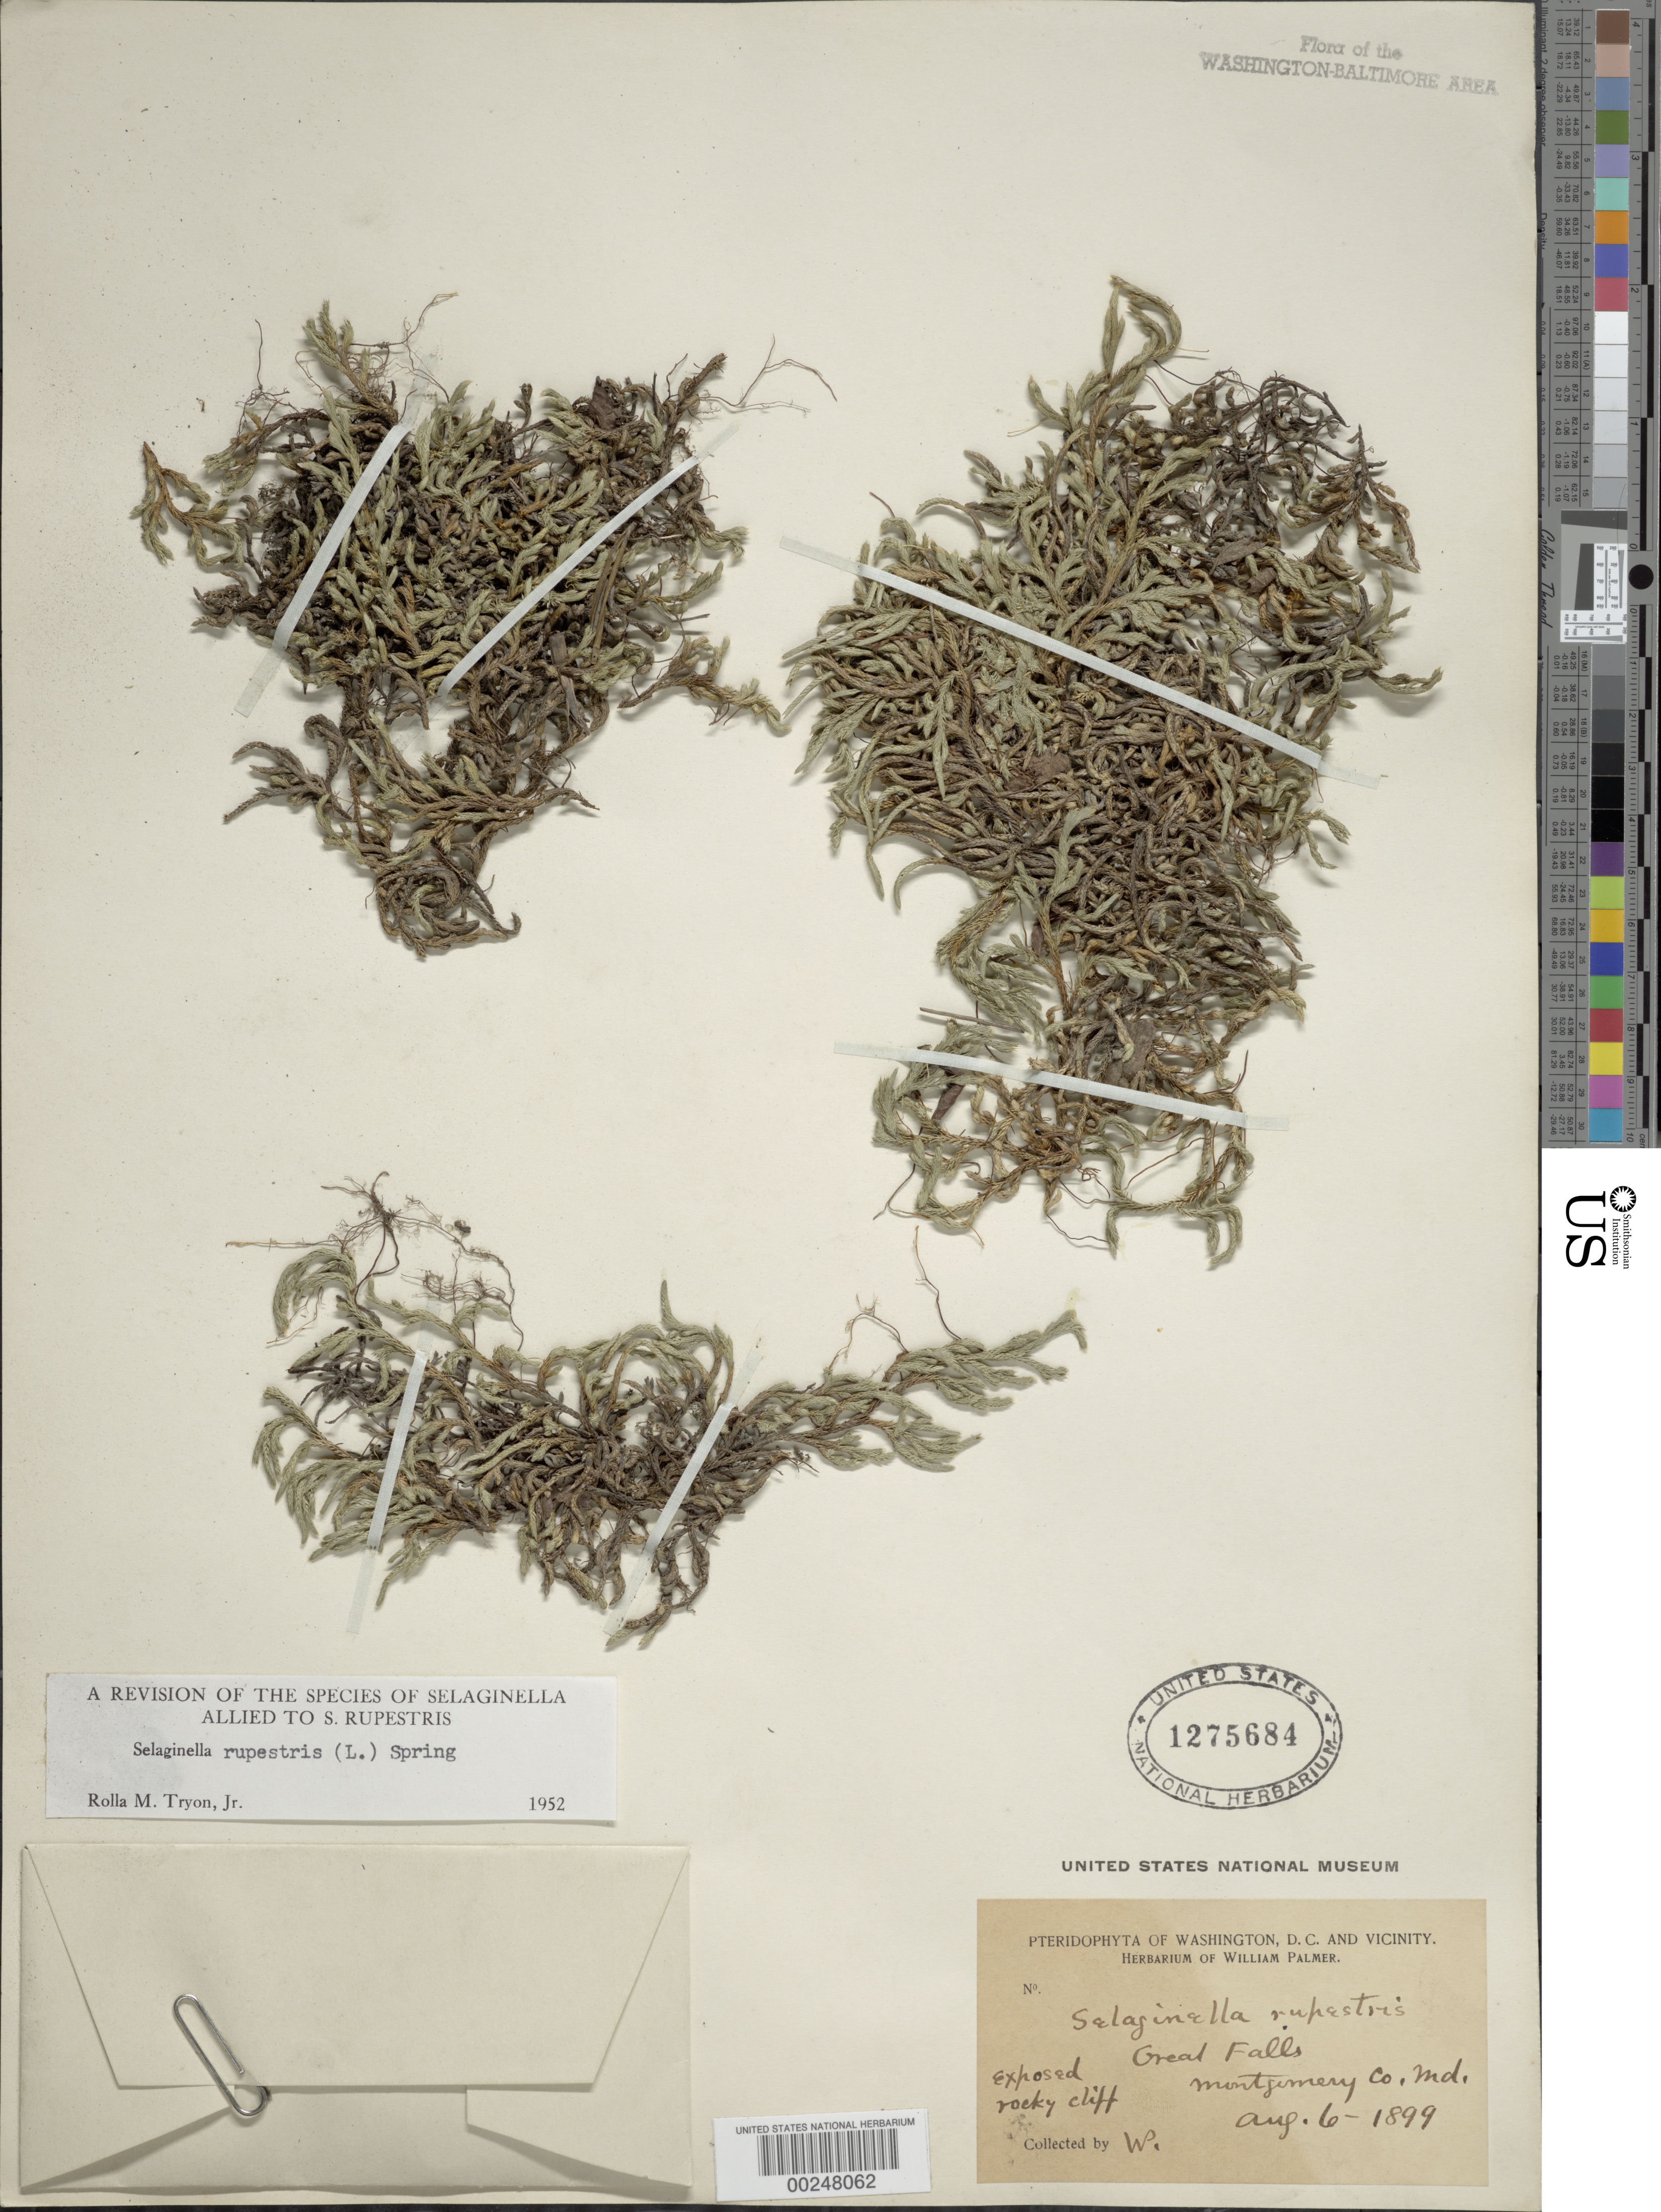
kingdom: Plantae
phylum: Tracheophyta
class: Lycopodiopsida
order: Selaginellales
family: Selaginellaceae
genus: Selaginella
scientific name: Selaginella rupestris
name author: (L.) Spring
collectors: W. Palmer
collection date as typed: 06 Aug 1899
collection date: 1899-08-06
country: United States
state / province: Maryland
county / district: Montgomery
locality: Great Falls C. & O. Canal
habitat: Exposed rocky cliff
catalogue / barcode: US 1275684